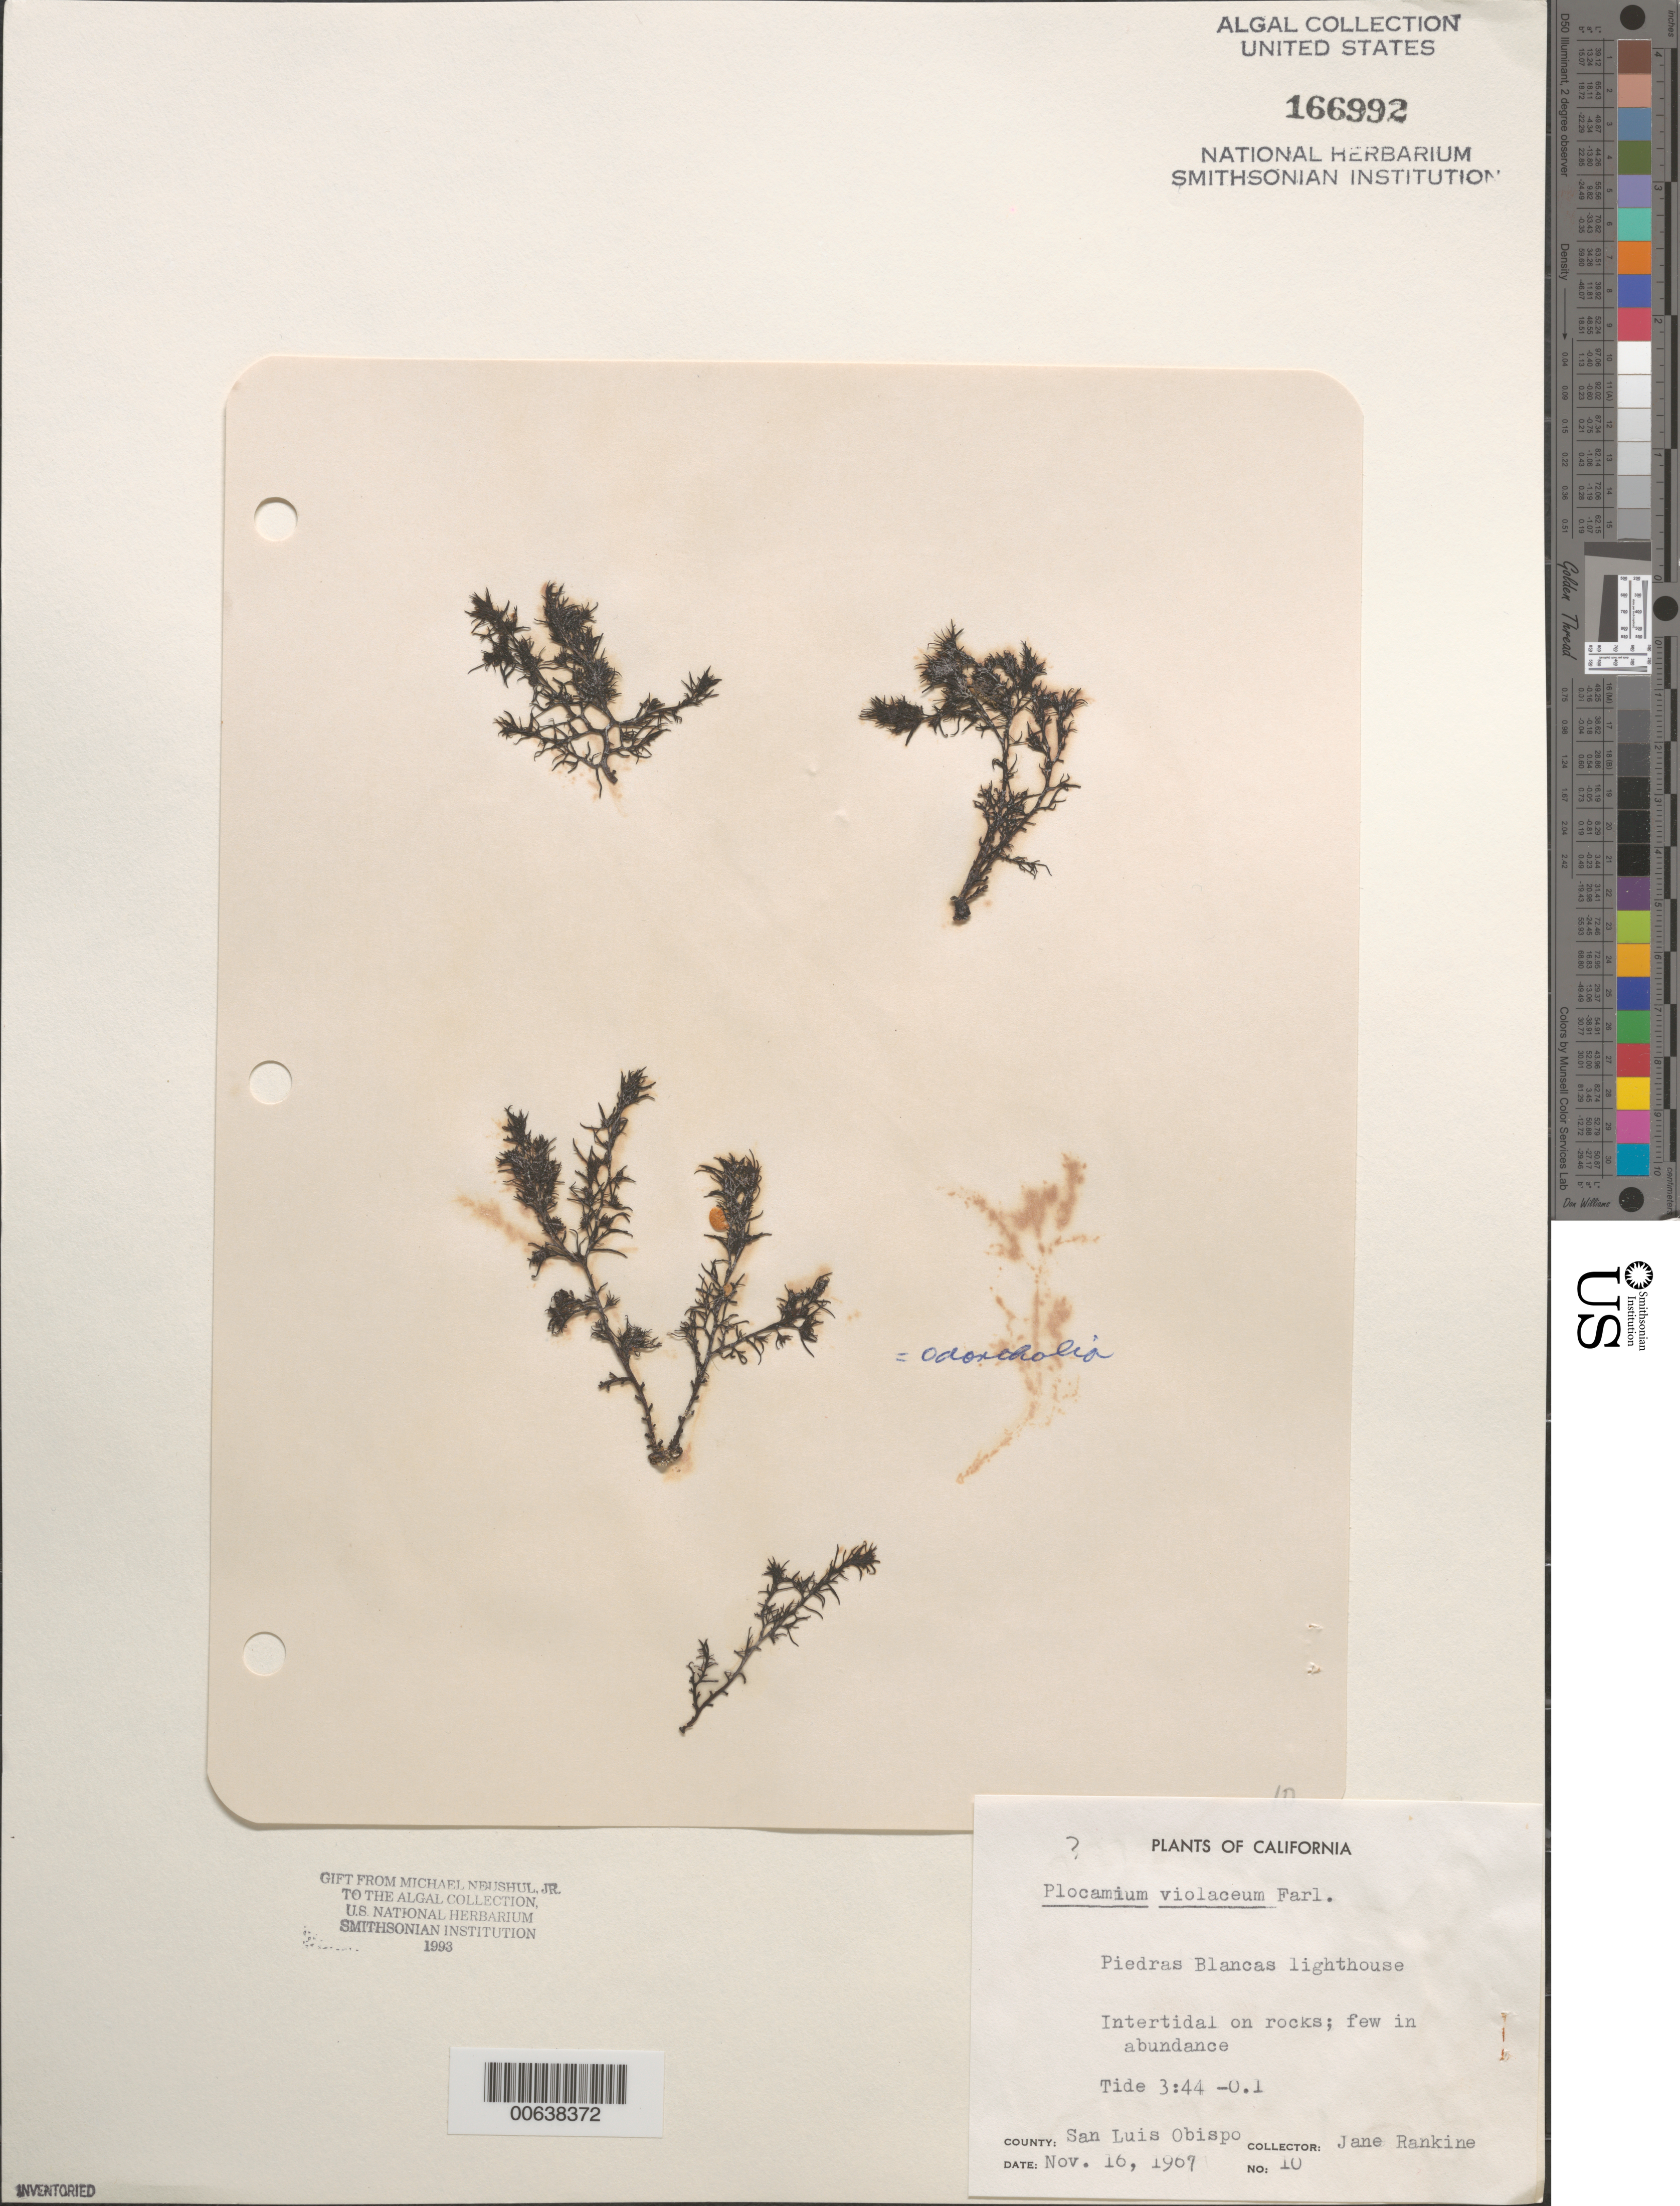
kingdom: Plantae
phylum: Rhodophyta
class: Florideophyceae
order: Ceramiales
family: Rhodomelaceae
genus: Odonthalia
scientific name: Odonthalia sp.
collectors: J. Rankine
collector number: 10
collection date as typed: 16 Nov 1967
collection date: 1967-11-16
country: United States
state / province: California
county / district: San Luis Obispo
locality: Piedras Blancas lighthouse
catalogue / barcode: US 166992